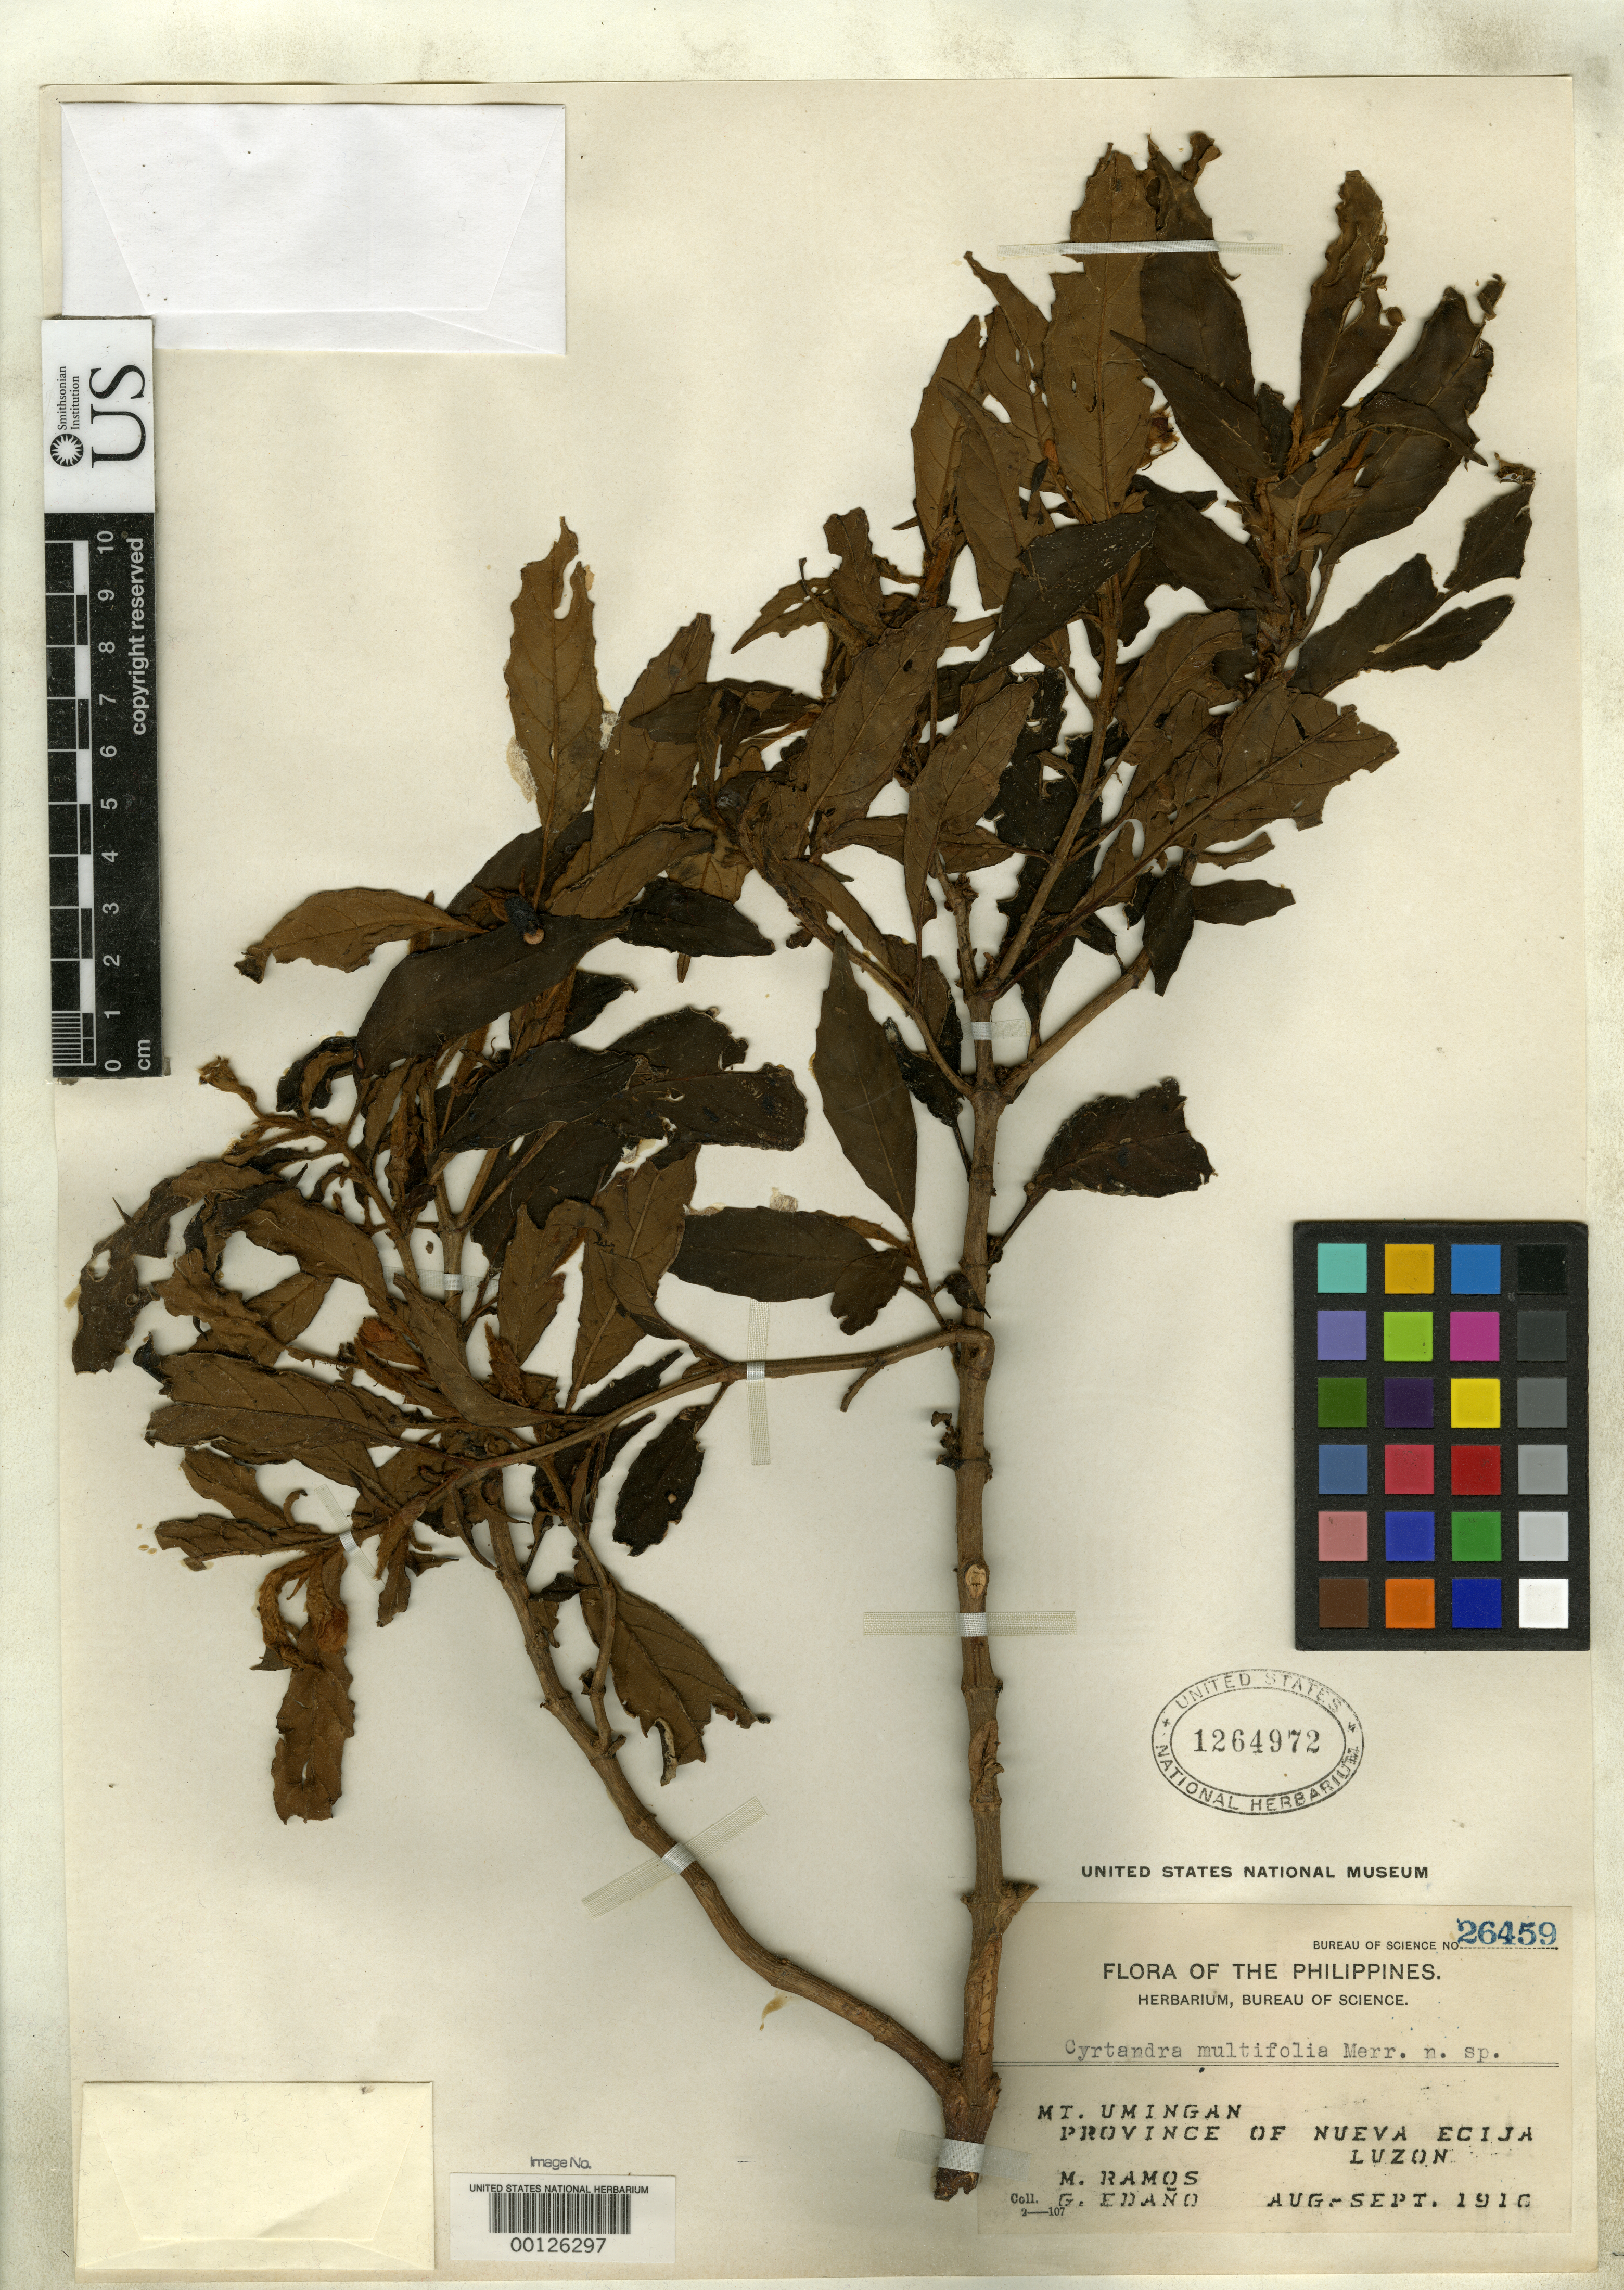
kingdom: Plantae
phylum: Tracheophyta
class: Magnoliopsida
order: Lamiales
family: Gesneriaceae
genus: Cyrtandra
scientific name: Cyrtandra multifolia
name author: Merr.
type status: Lectotype; Type Collection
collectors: M. Ramos & G. E. Edaño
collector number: Bur. Sci. 26459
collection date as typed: Aug 1916 to -- Sep 1916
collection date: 1916-08/1916-09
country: Philippines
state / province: Central Luzon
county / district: Nueva Ecija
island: Luzon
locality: Mt. Umingan.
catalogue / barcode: US 1264972